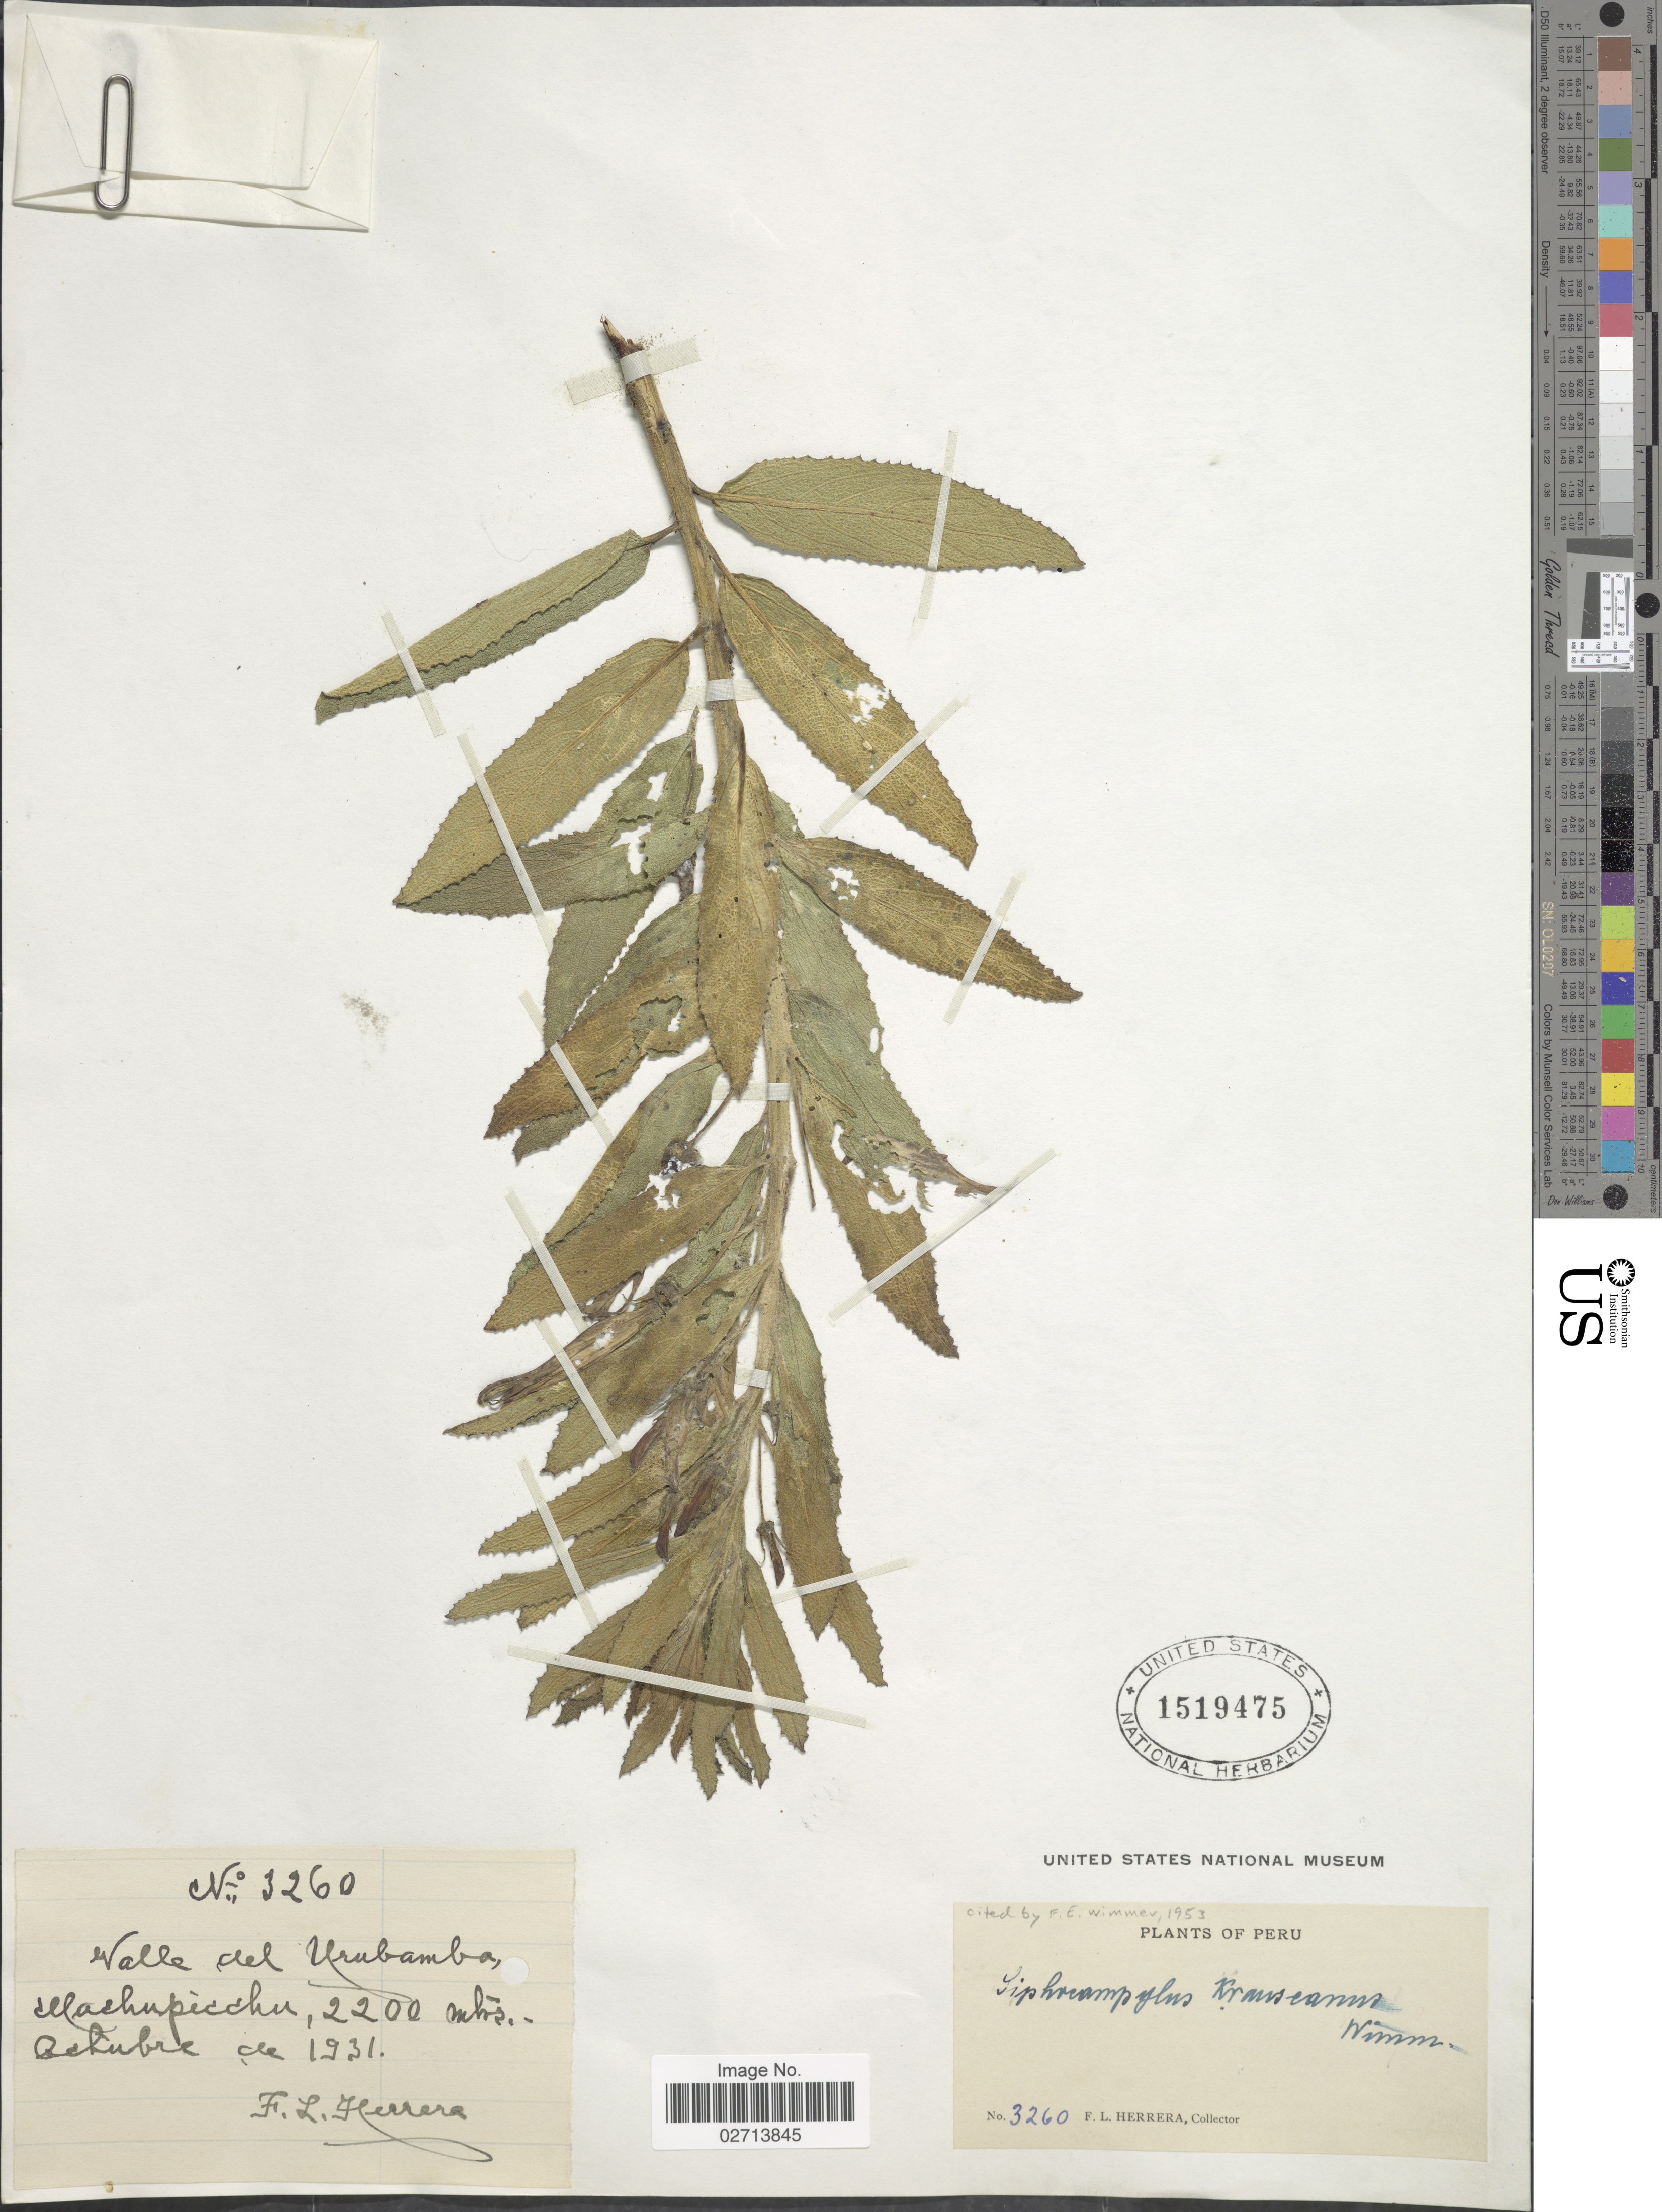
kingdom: Plantae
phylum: Tracheophyta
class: Magnoliopsida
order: Asterales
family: Campanulaceae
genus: Siphocampylus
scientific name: Siphocampylus krauseanus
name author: E. Wimm.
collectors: F. L. Herrera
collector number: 3260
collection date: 1931-10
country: Peru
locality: Valle del Urubamba, Machu Picchu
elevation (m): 2200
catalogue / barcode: US 1519475